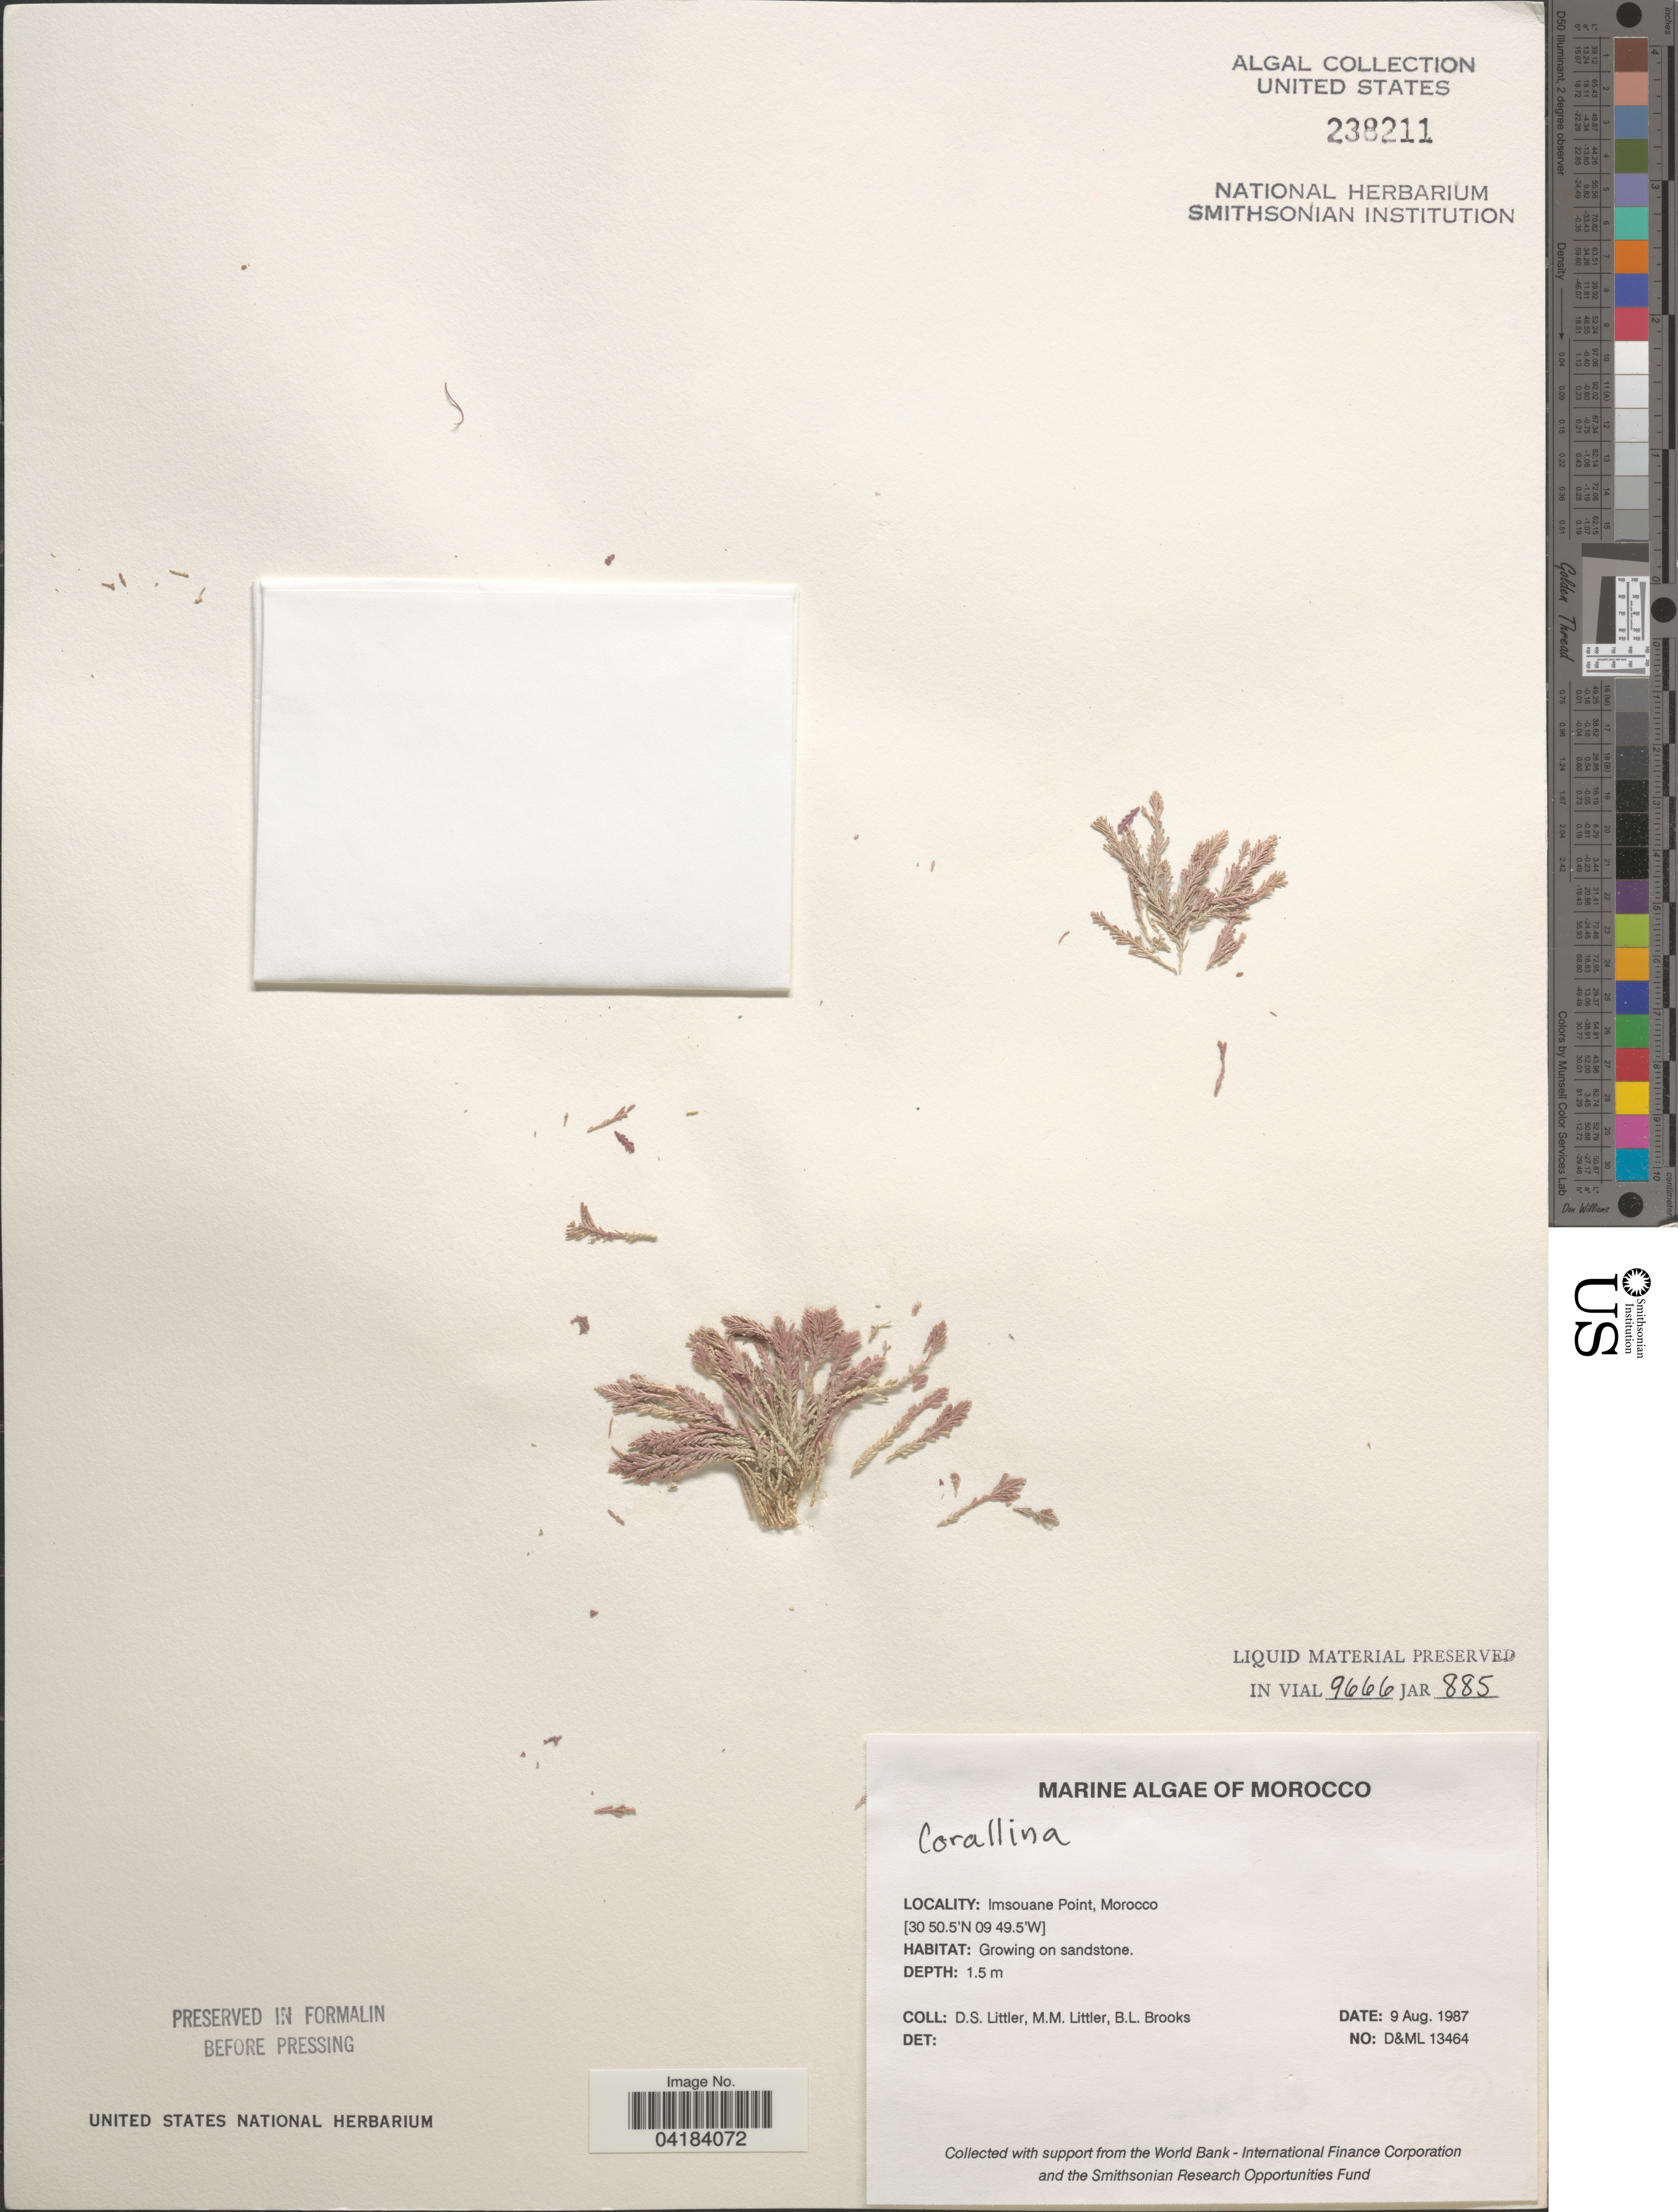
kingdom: Plantae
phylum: Rhodophyta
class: Florideophyceae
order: Corallinales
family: Corallinaceae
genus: Corallina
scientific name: Corallina sp.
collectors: D. S. Littler & B. Brooks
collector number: D&ML13464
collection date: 1987-08-09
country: Morocco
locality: Imsouane Point.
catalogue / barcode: US 238211